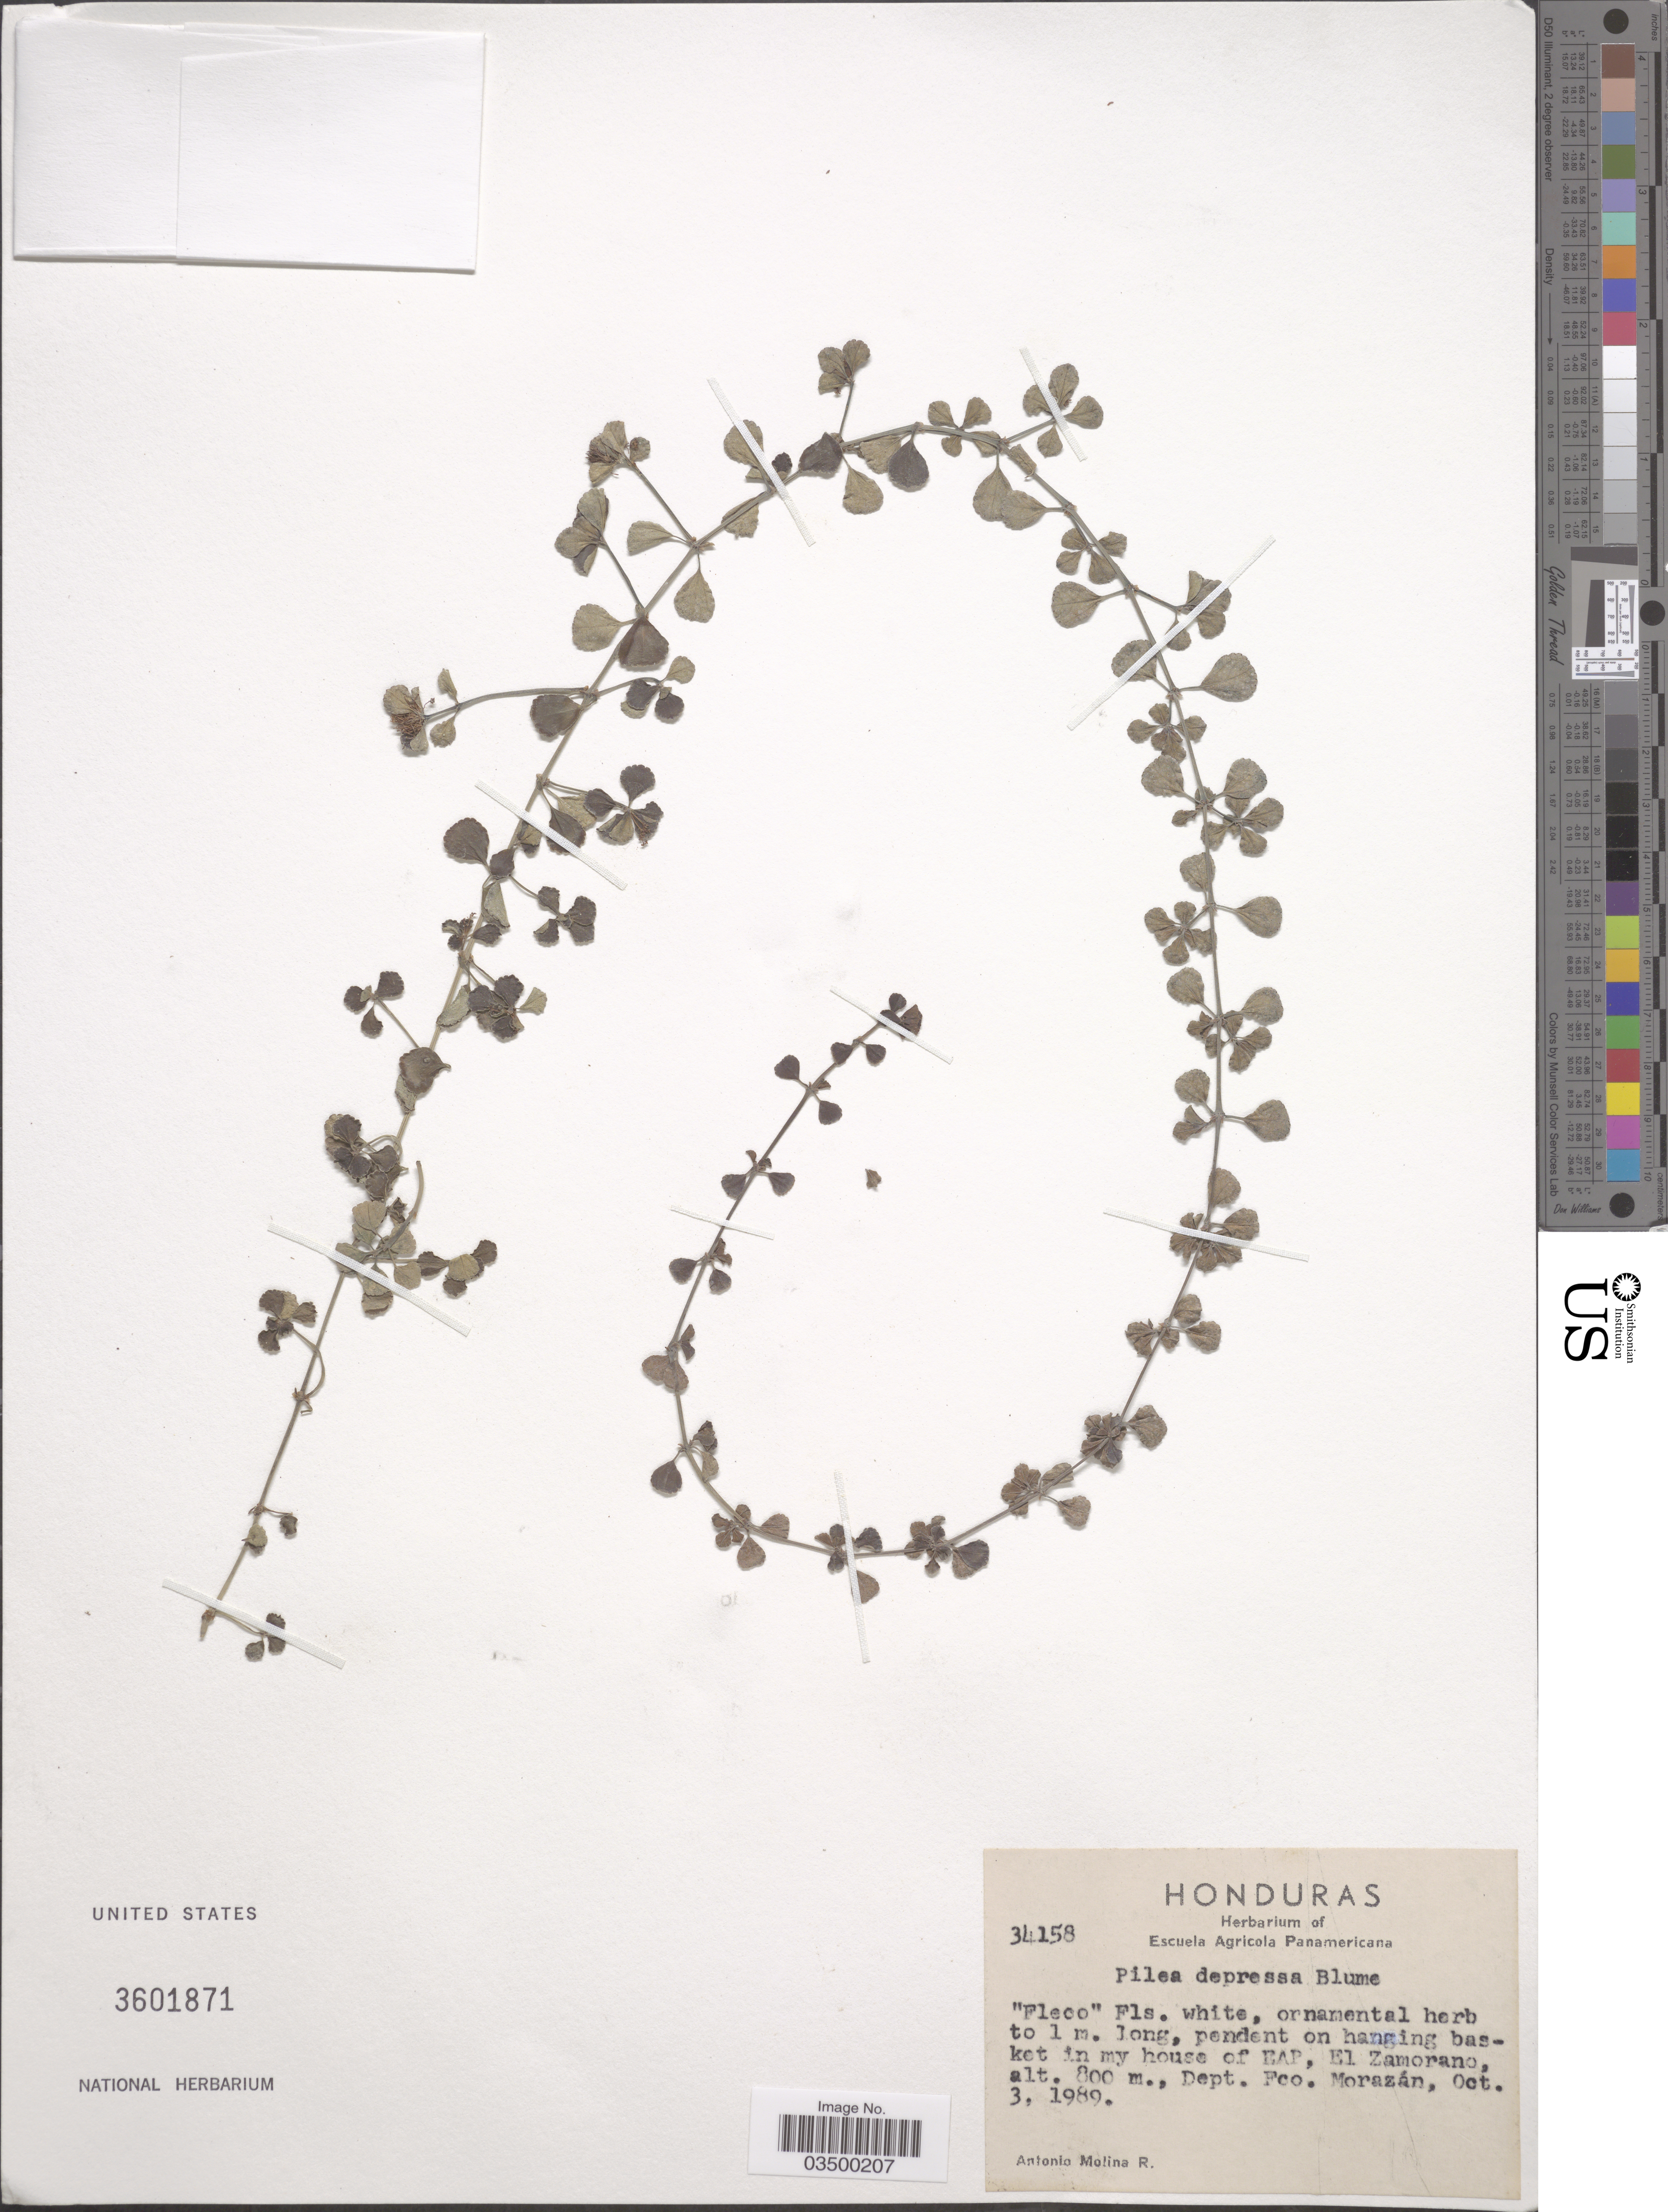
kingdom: Plantae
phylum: Tracheophyta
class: Magnoliopsida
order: Rosales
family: Urticaceae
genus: Pilea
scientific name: Pilea depressa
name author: (Sw.) Blume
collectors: A. Molina R.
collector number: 34158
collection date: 1989-10-03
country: Honduras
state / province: Fco. Morazán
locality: In my house of EAP, El Zamorano, Dept. Fco. Morazán.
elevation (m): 800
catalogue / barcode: US 3601871